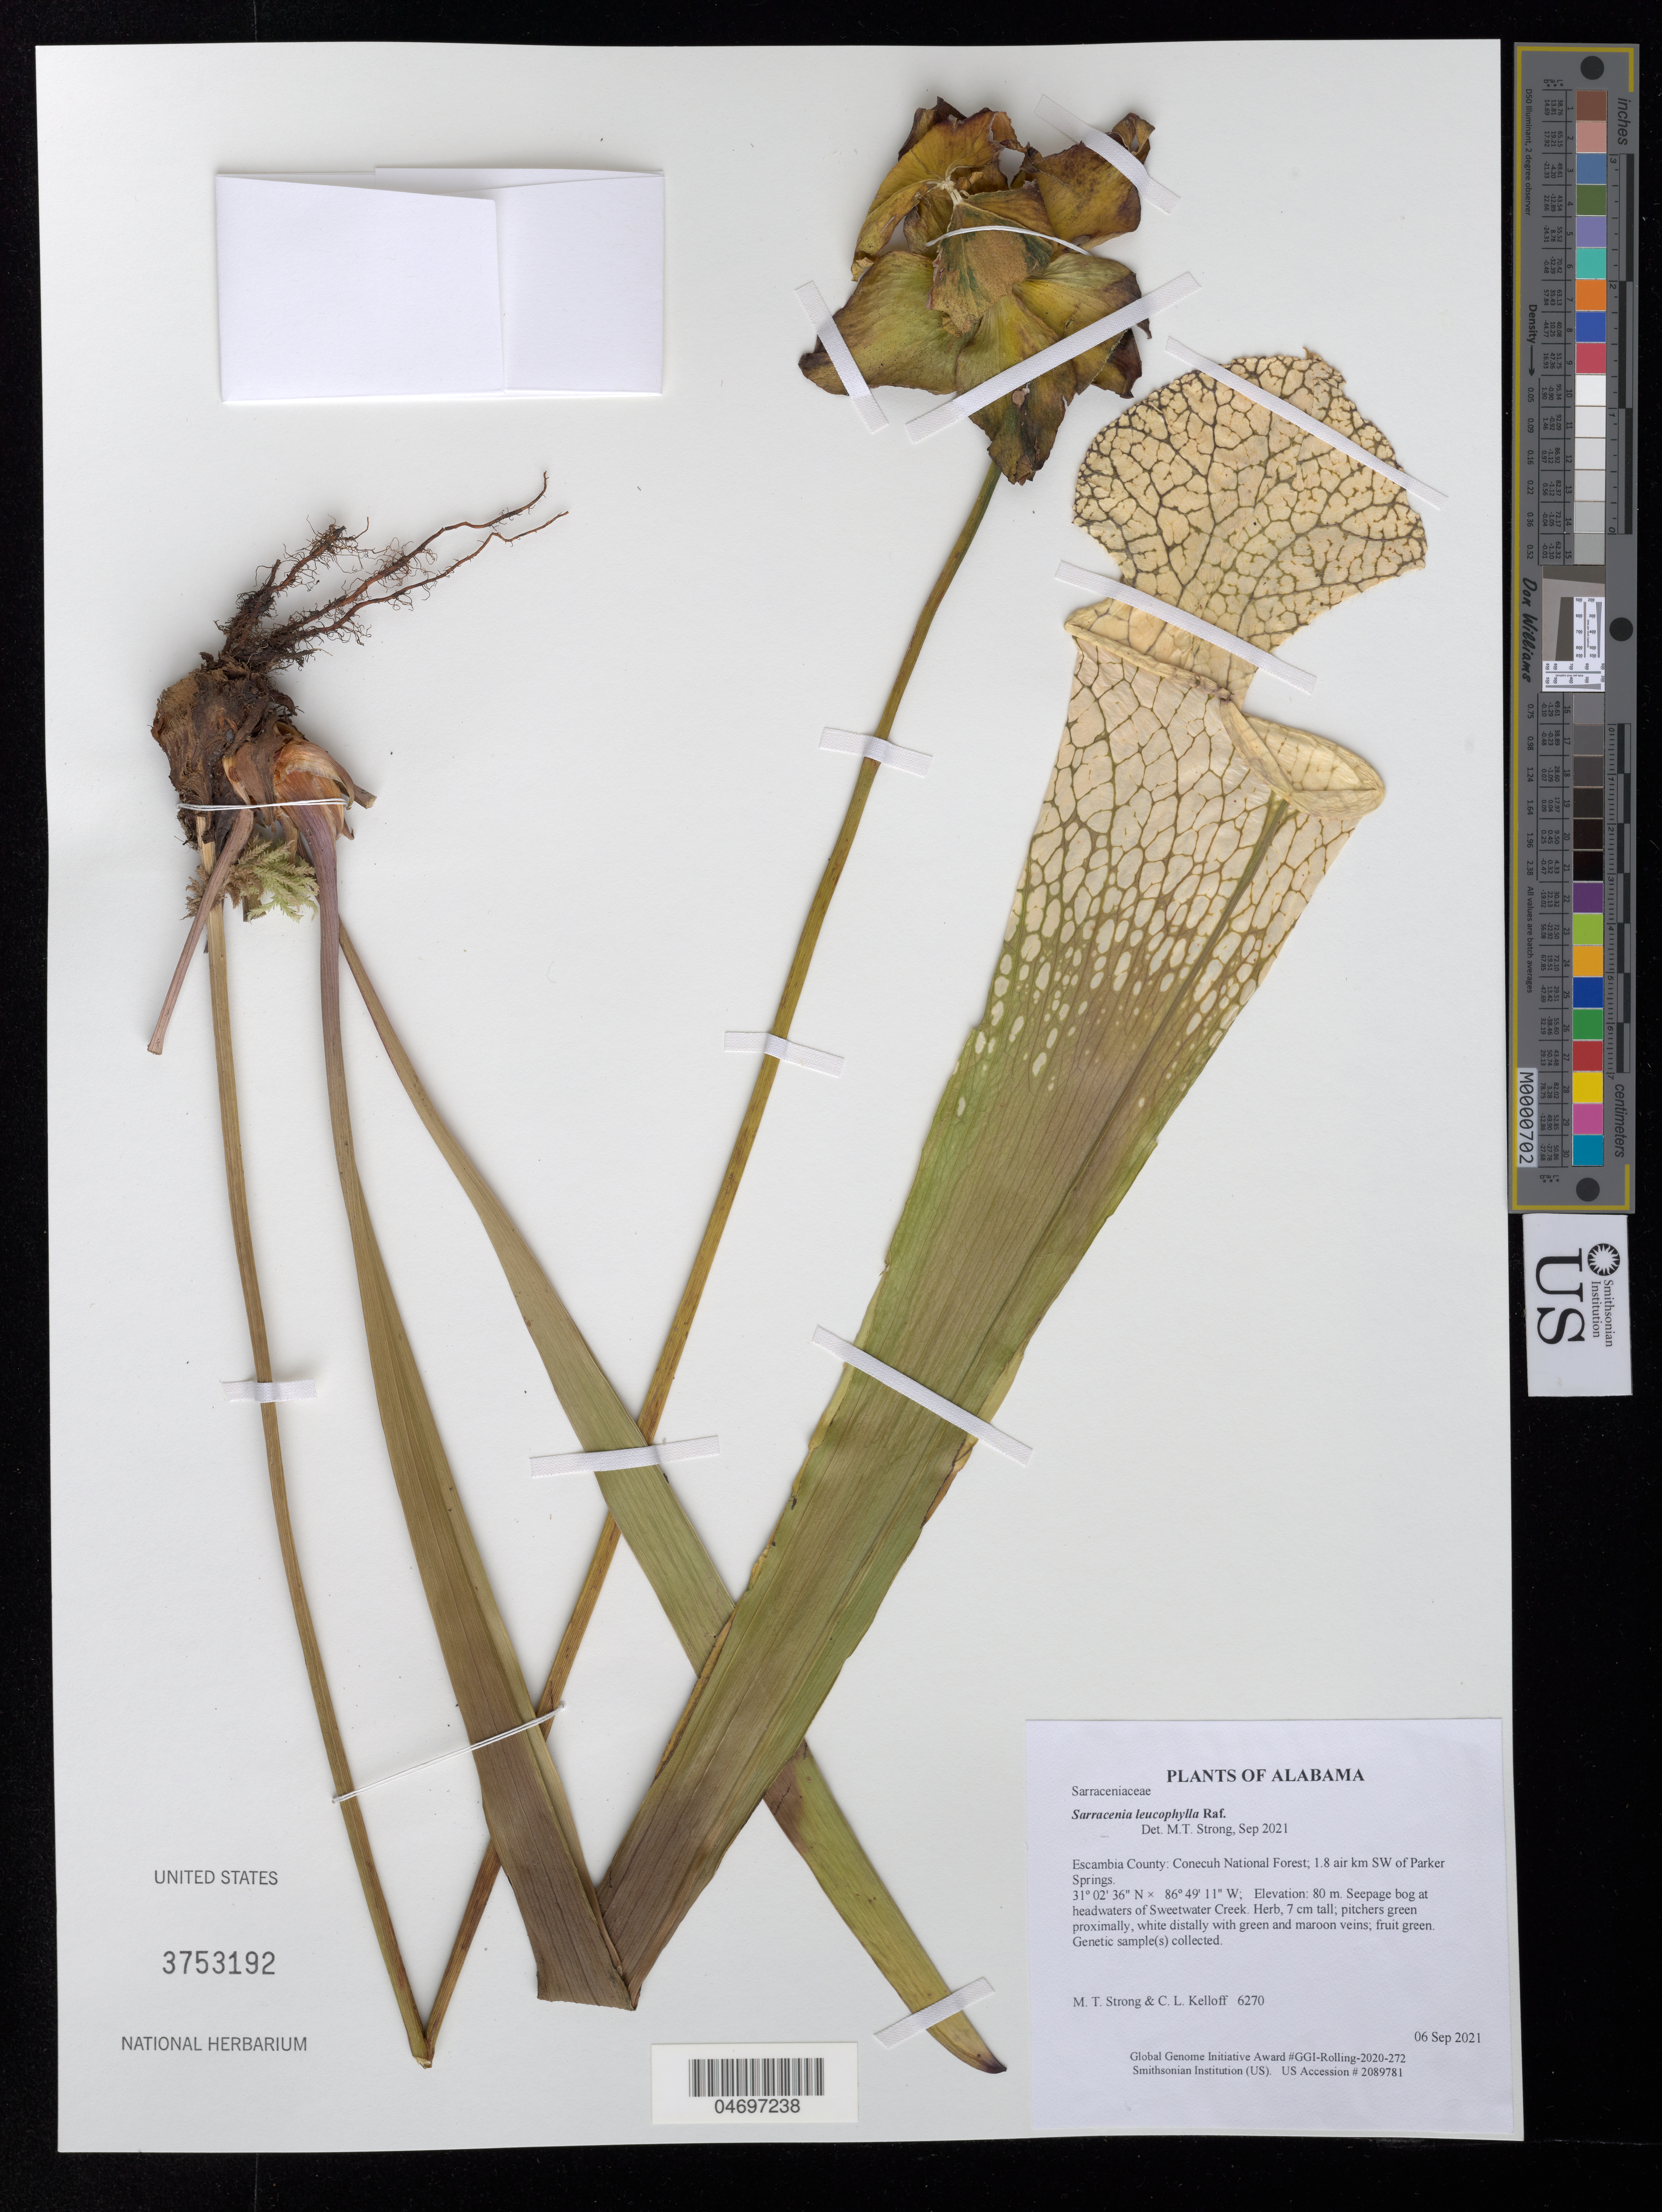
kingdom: Plantae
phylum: Tracheophyta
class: Magnoliopsida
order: Ericales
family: Sarraceniaceae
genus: Sarracenia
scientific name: Sarracenia leucophylla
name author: Raf.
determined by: Strong, Mark T.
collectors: M. T. Strong & C. L. Kelloff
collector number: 6270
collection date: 2021-09-06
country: United States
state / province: Alabama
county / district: Escambia County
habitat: Seepage bog at headwaters of Sweetwater Creek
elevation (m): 80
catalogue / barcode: US 3753192